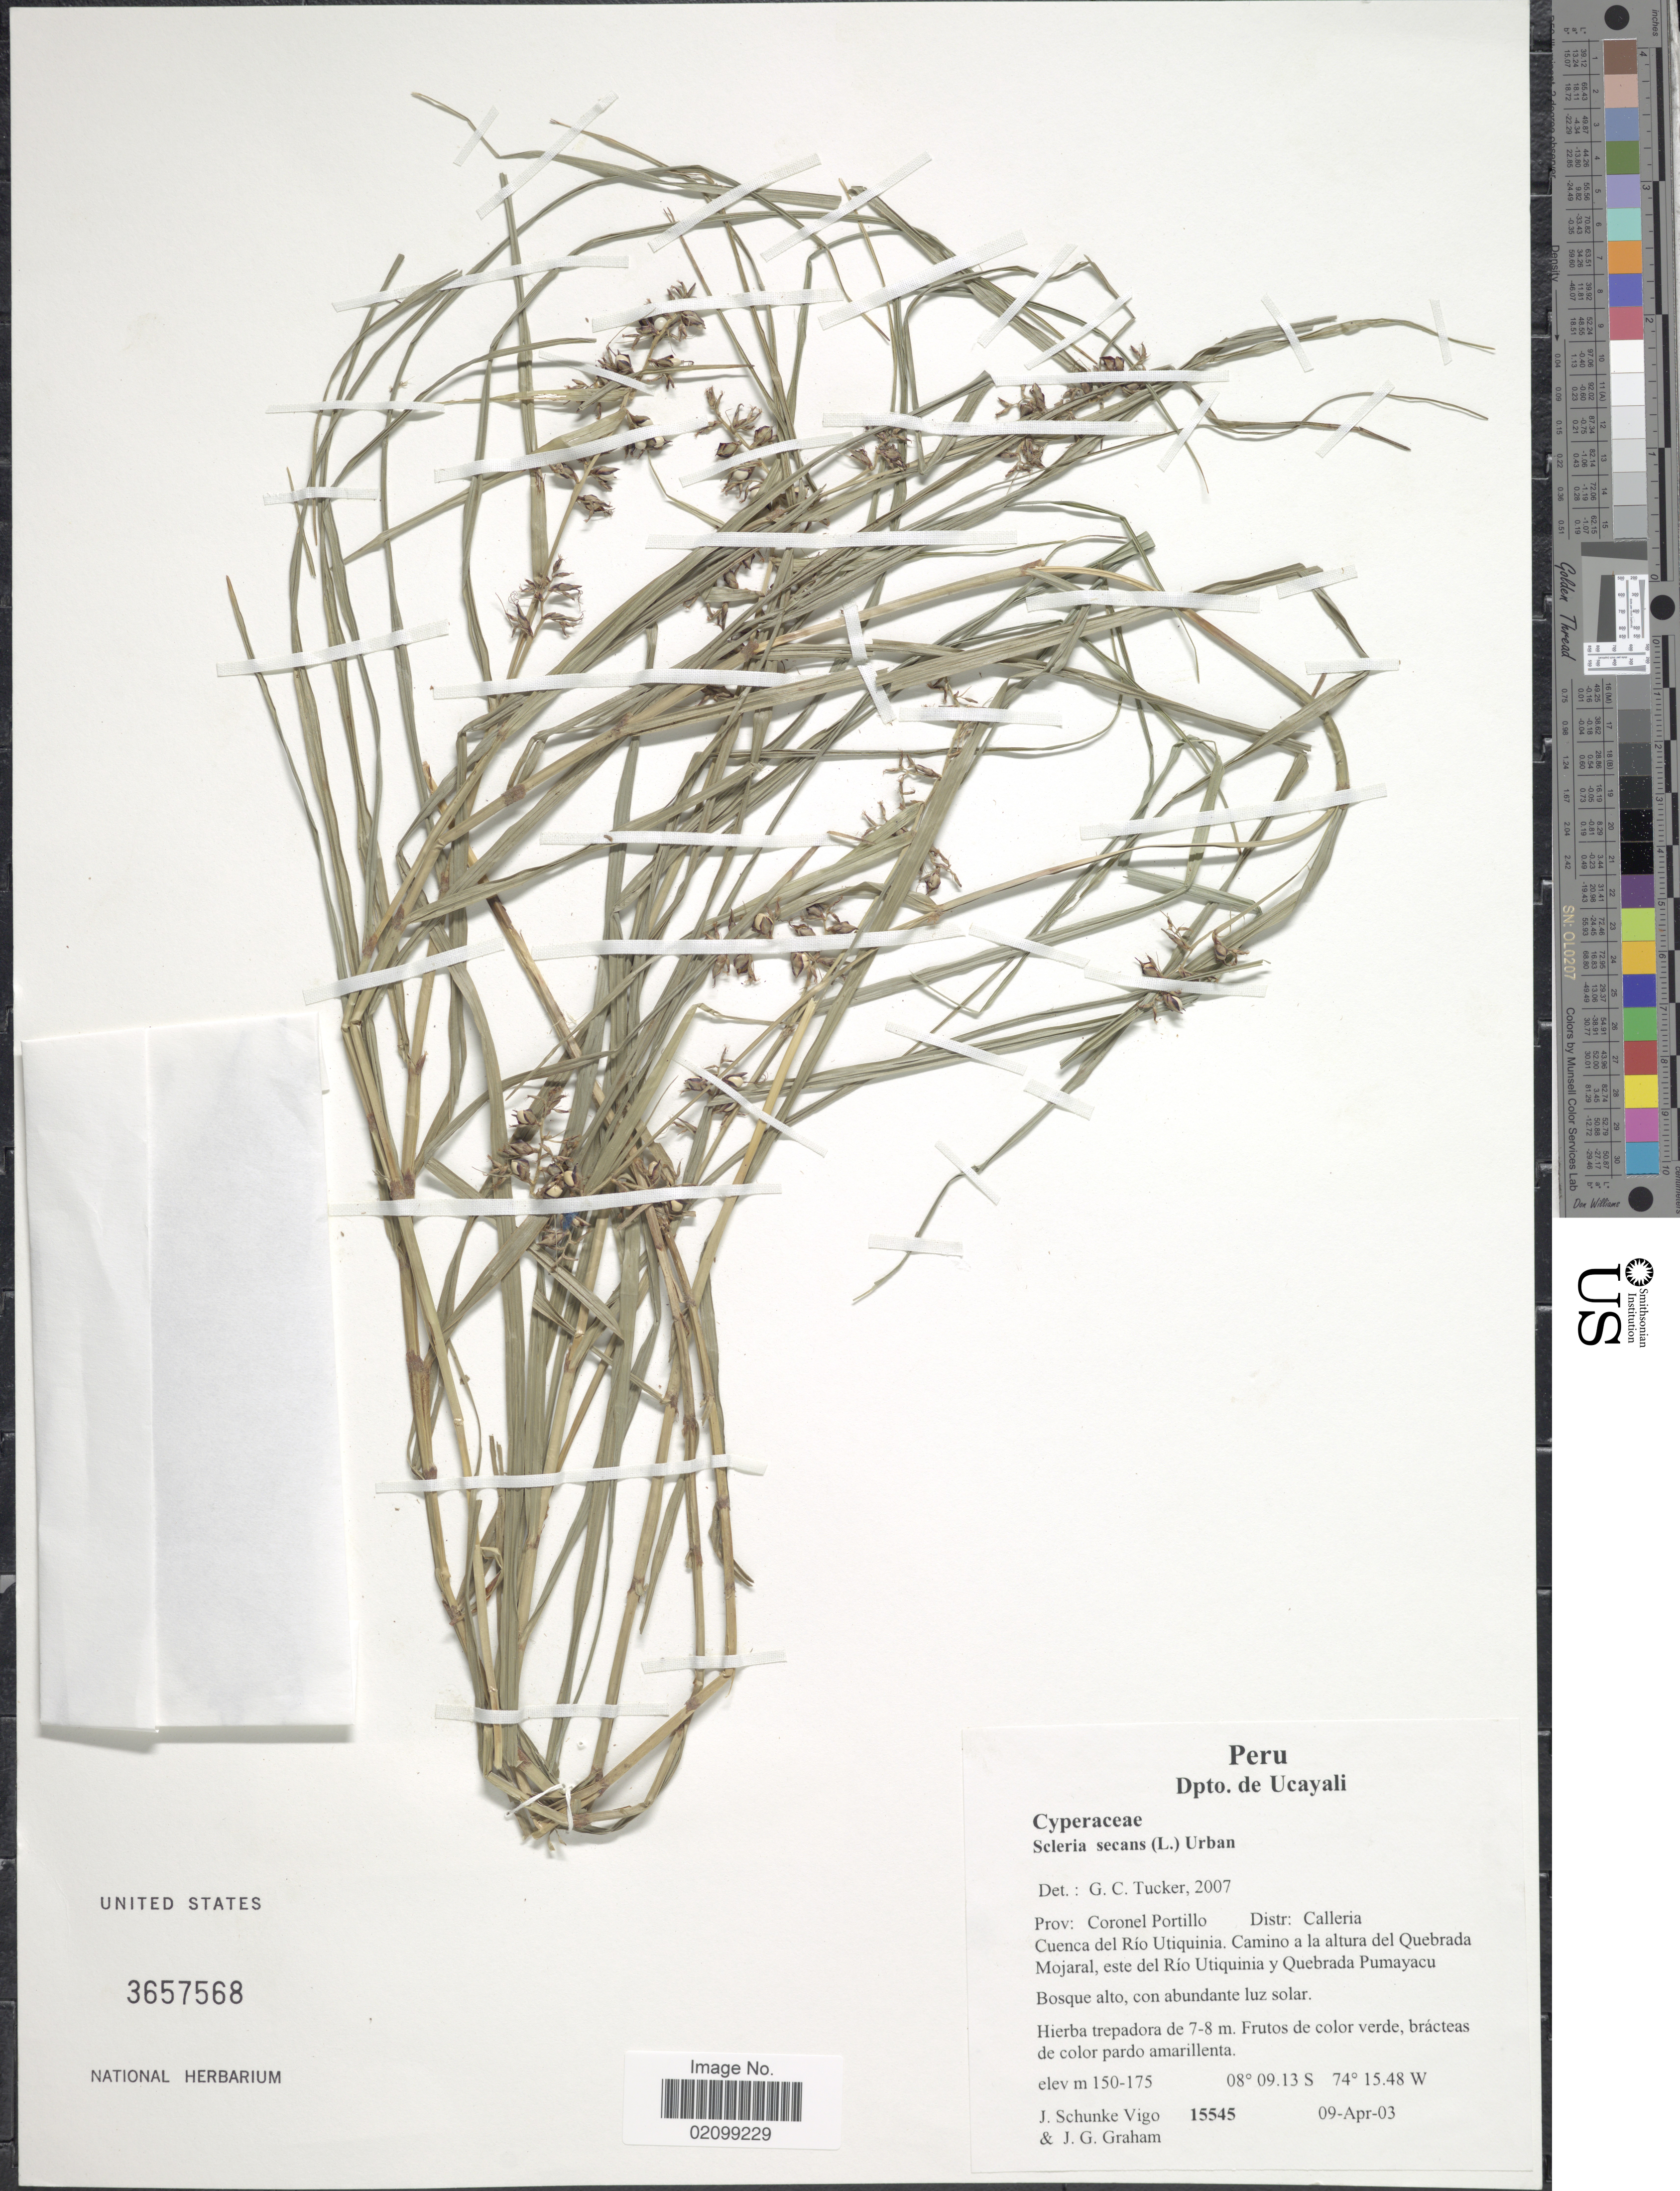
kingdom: Plantae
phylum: Tracheophyta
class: Liliopsida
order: Poales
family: Cyperaceae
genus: Scleria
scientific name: Scleria secans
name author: (L.) Urb.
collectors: J. Schunke Vigo & J. Graham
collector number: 15545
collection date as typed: Transcribed d/m/y: 9/4/3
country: Peru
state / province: Ucayali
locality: Peru, Dpto. de Ucayali. Prov. Coronel Portillo, Distr. Calleria. Cuenca del Rio Utiquinia, Camino a la altura del Quebrada Mojarel, este del Rio Utiquinia y Quebrada Pumayacu.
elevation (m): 150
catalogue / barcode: US 3657568